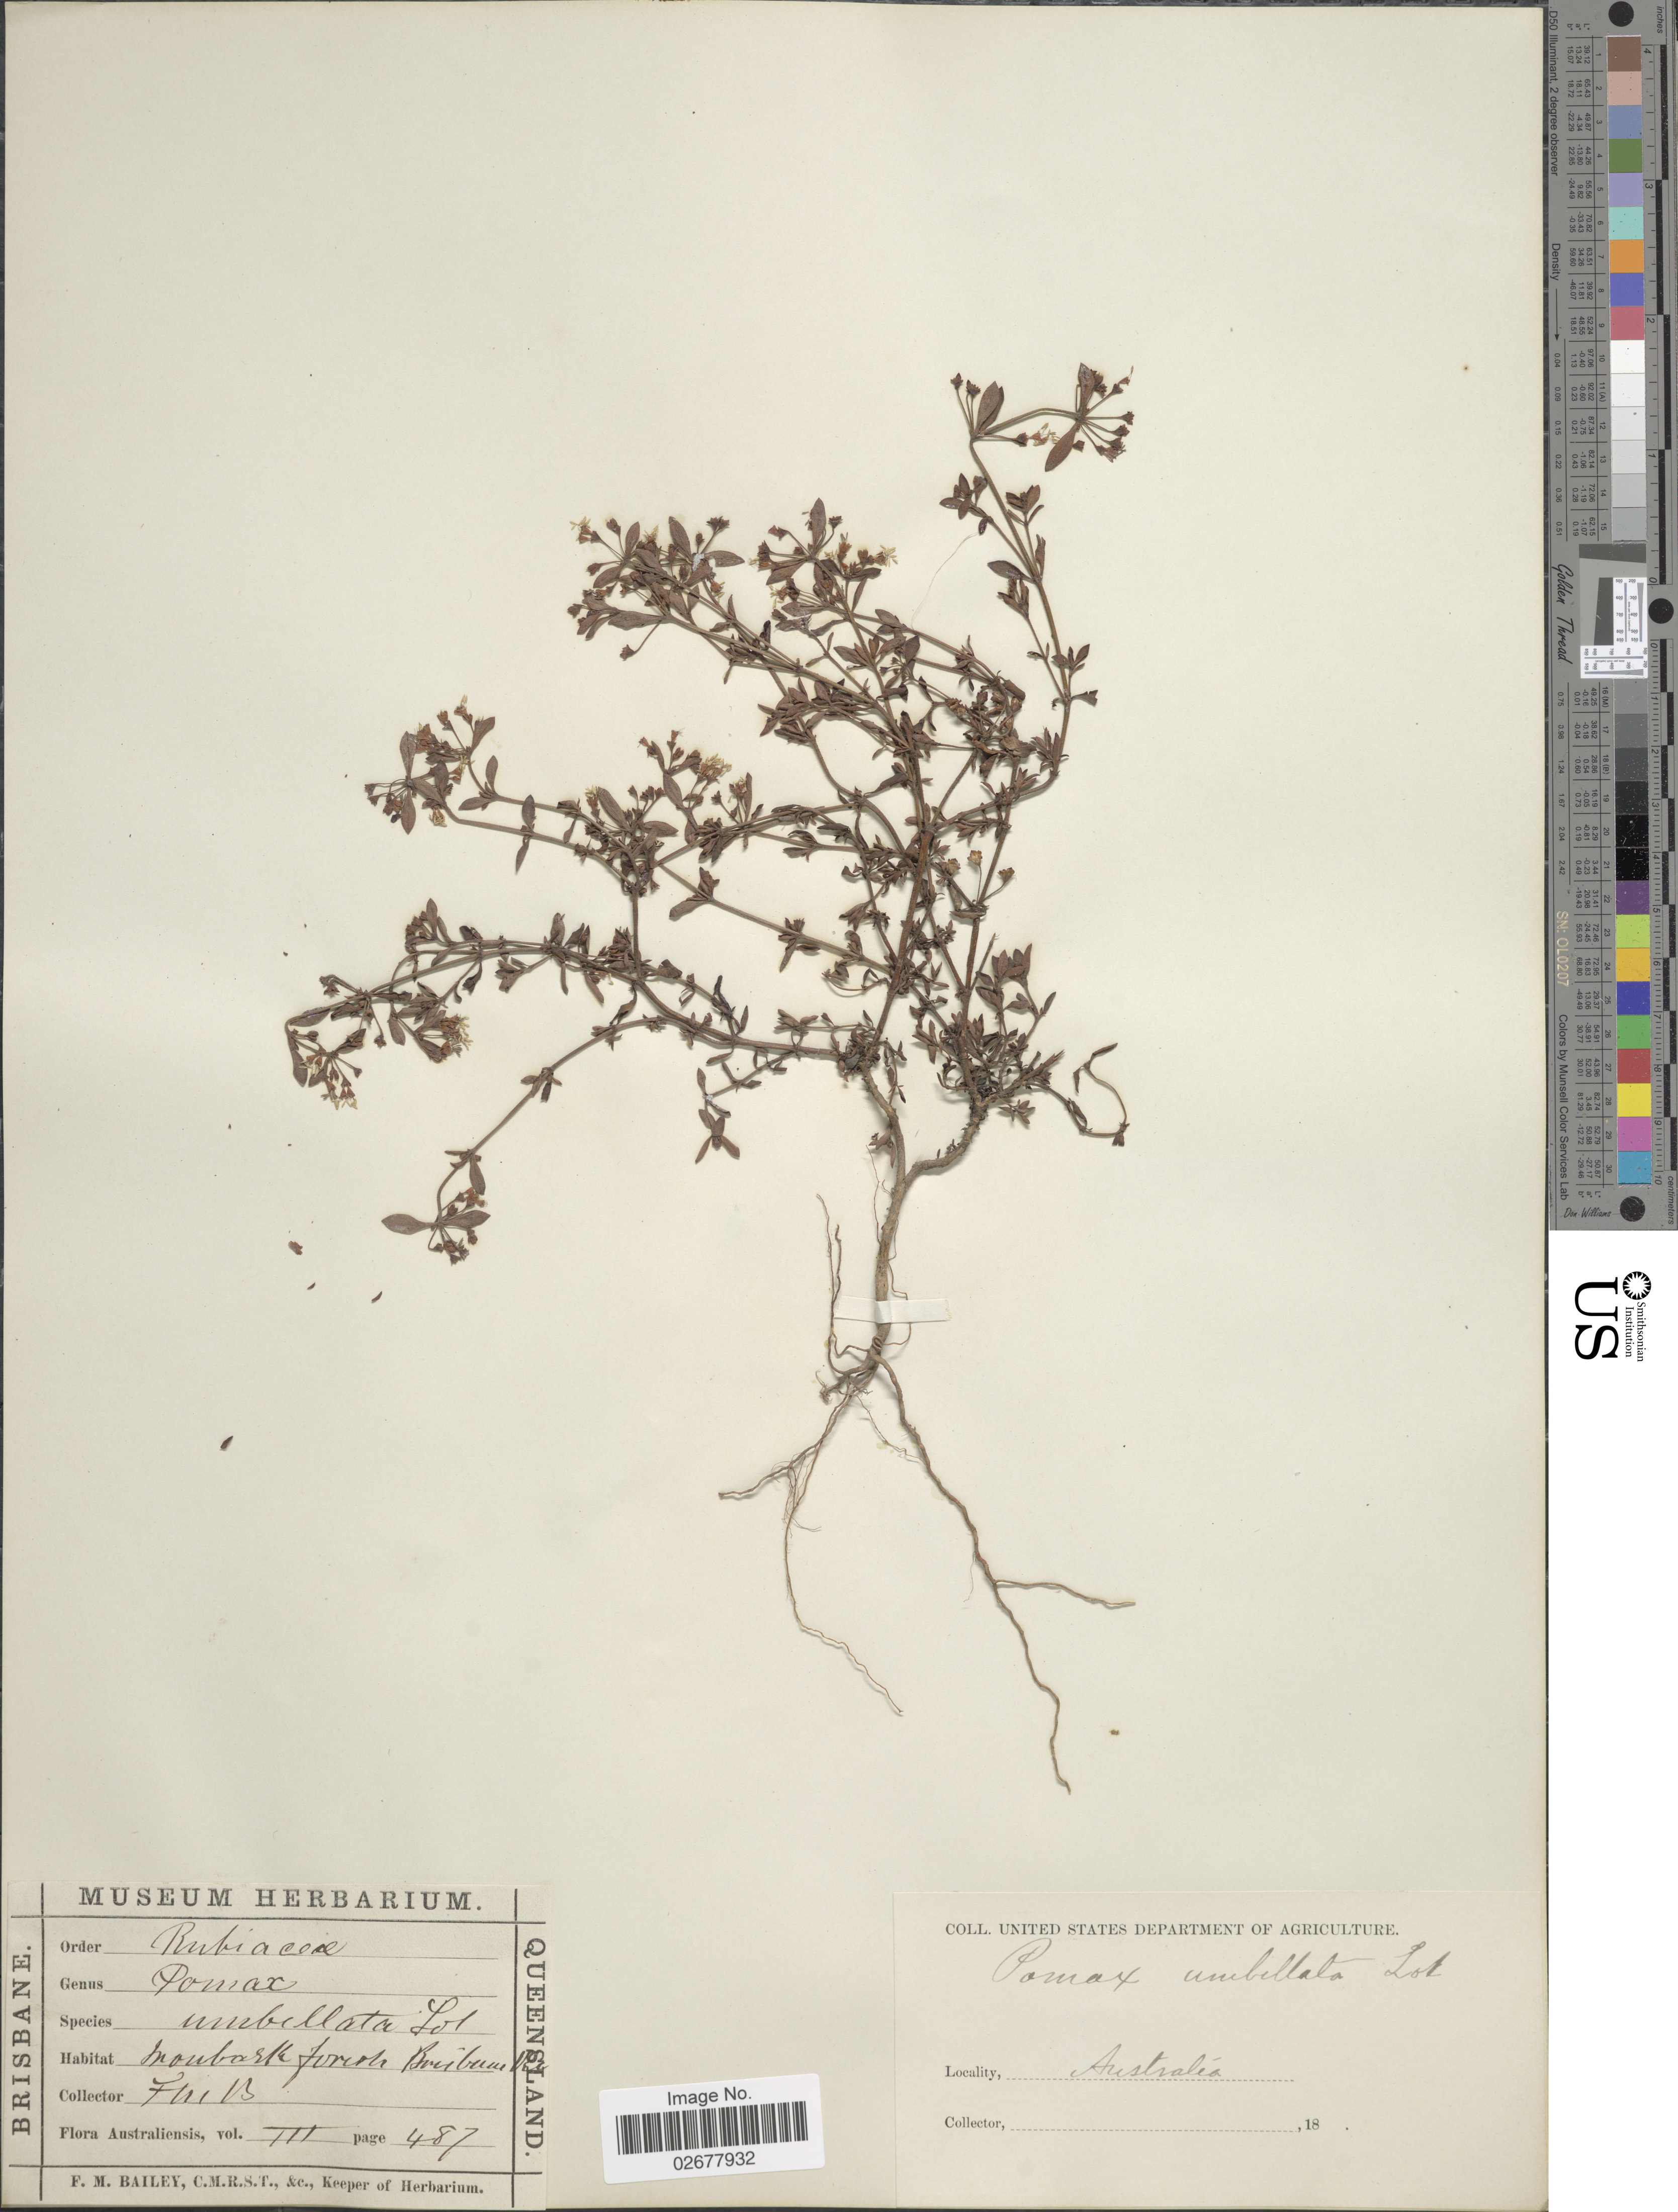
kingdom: Plantae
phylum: Tracheophyta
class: Magnoliopsida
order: Gentianales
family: Rubiaceae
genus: Pomax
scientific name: Pomax umbellata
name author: (Gaertn.) Sol. ex A. Rich.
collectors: F. M. Bailey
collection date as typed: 18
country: Australia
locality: Mubarak forest, Brisbane